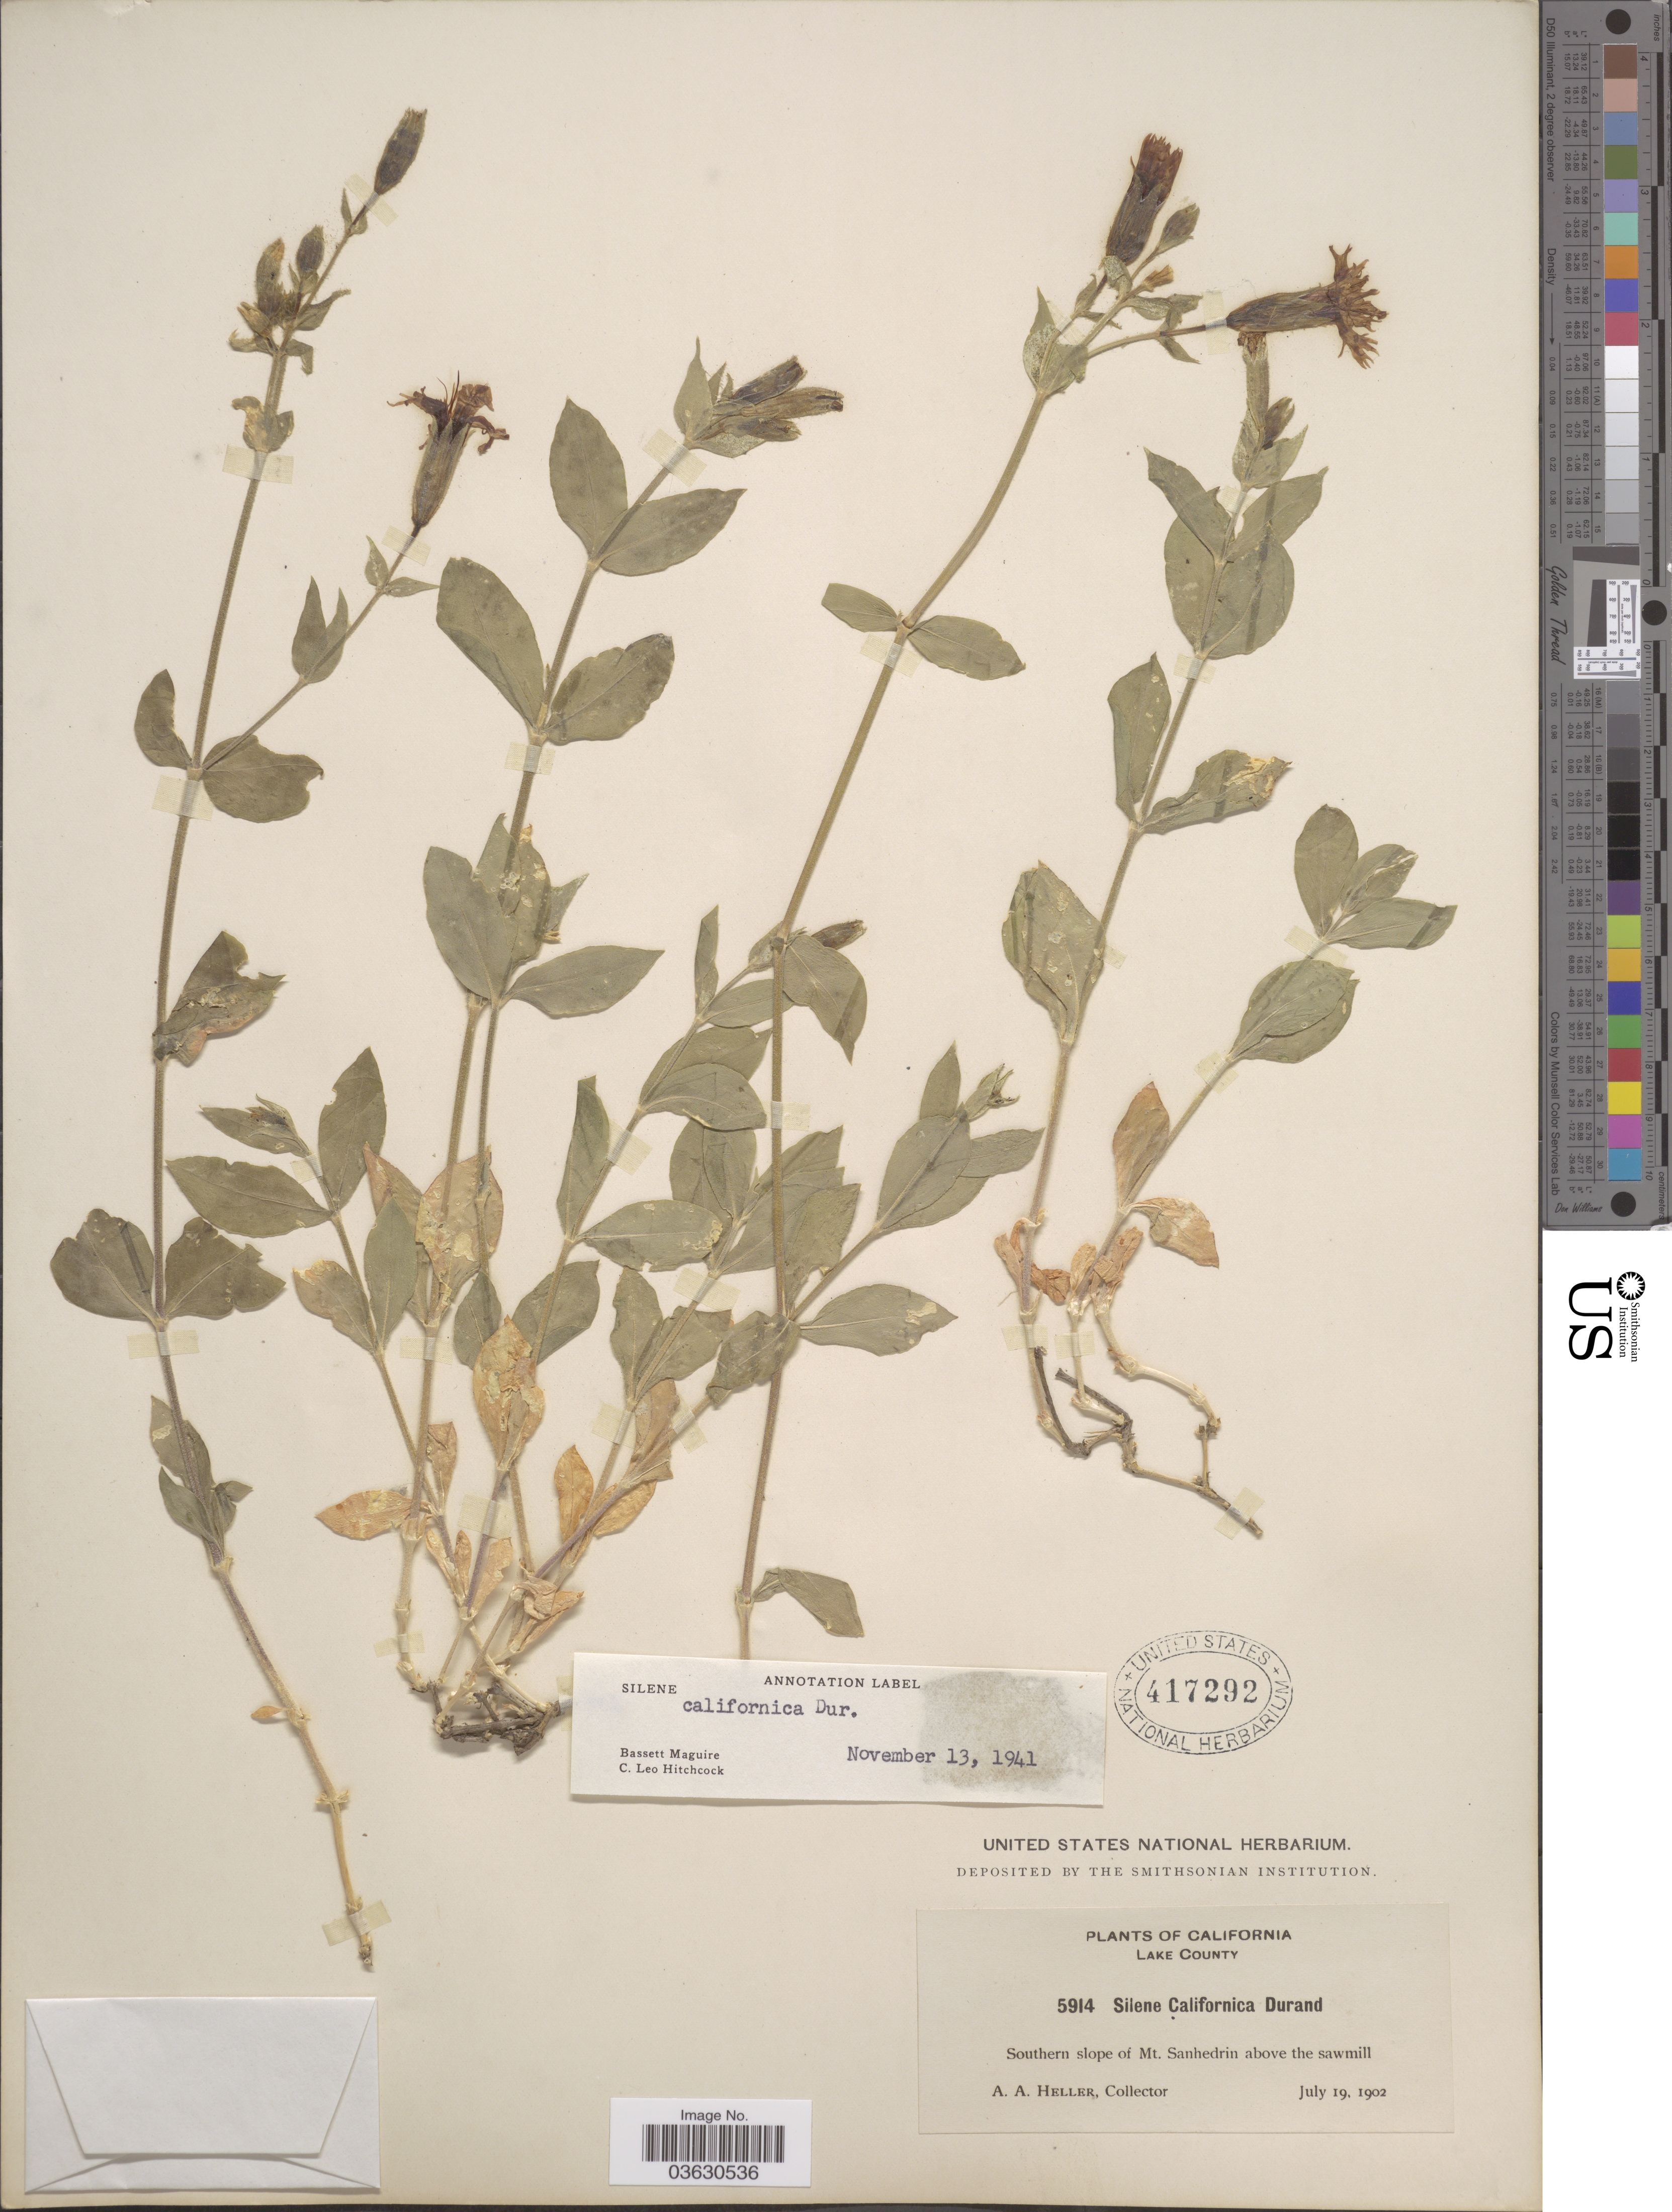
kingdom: Plantae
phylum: Tracheophyta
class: Magnoliopsida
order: Caryophyllales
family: Caryophyllaceae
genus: Silene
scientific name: Silene californica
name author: Durand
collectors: A. A. Heller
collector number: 5914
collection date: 1902-07-19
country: United States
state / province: California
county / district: Lake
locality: Lake County. Southern slope of Mt. Sanhedrin above the sawmill.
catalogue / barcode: US 417292